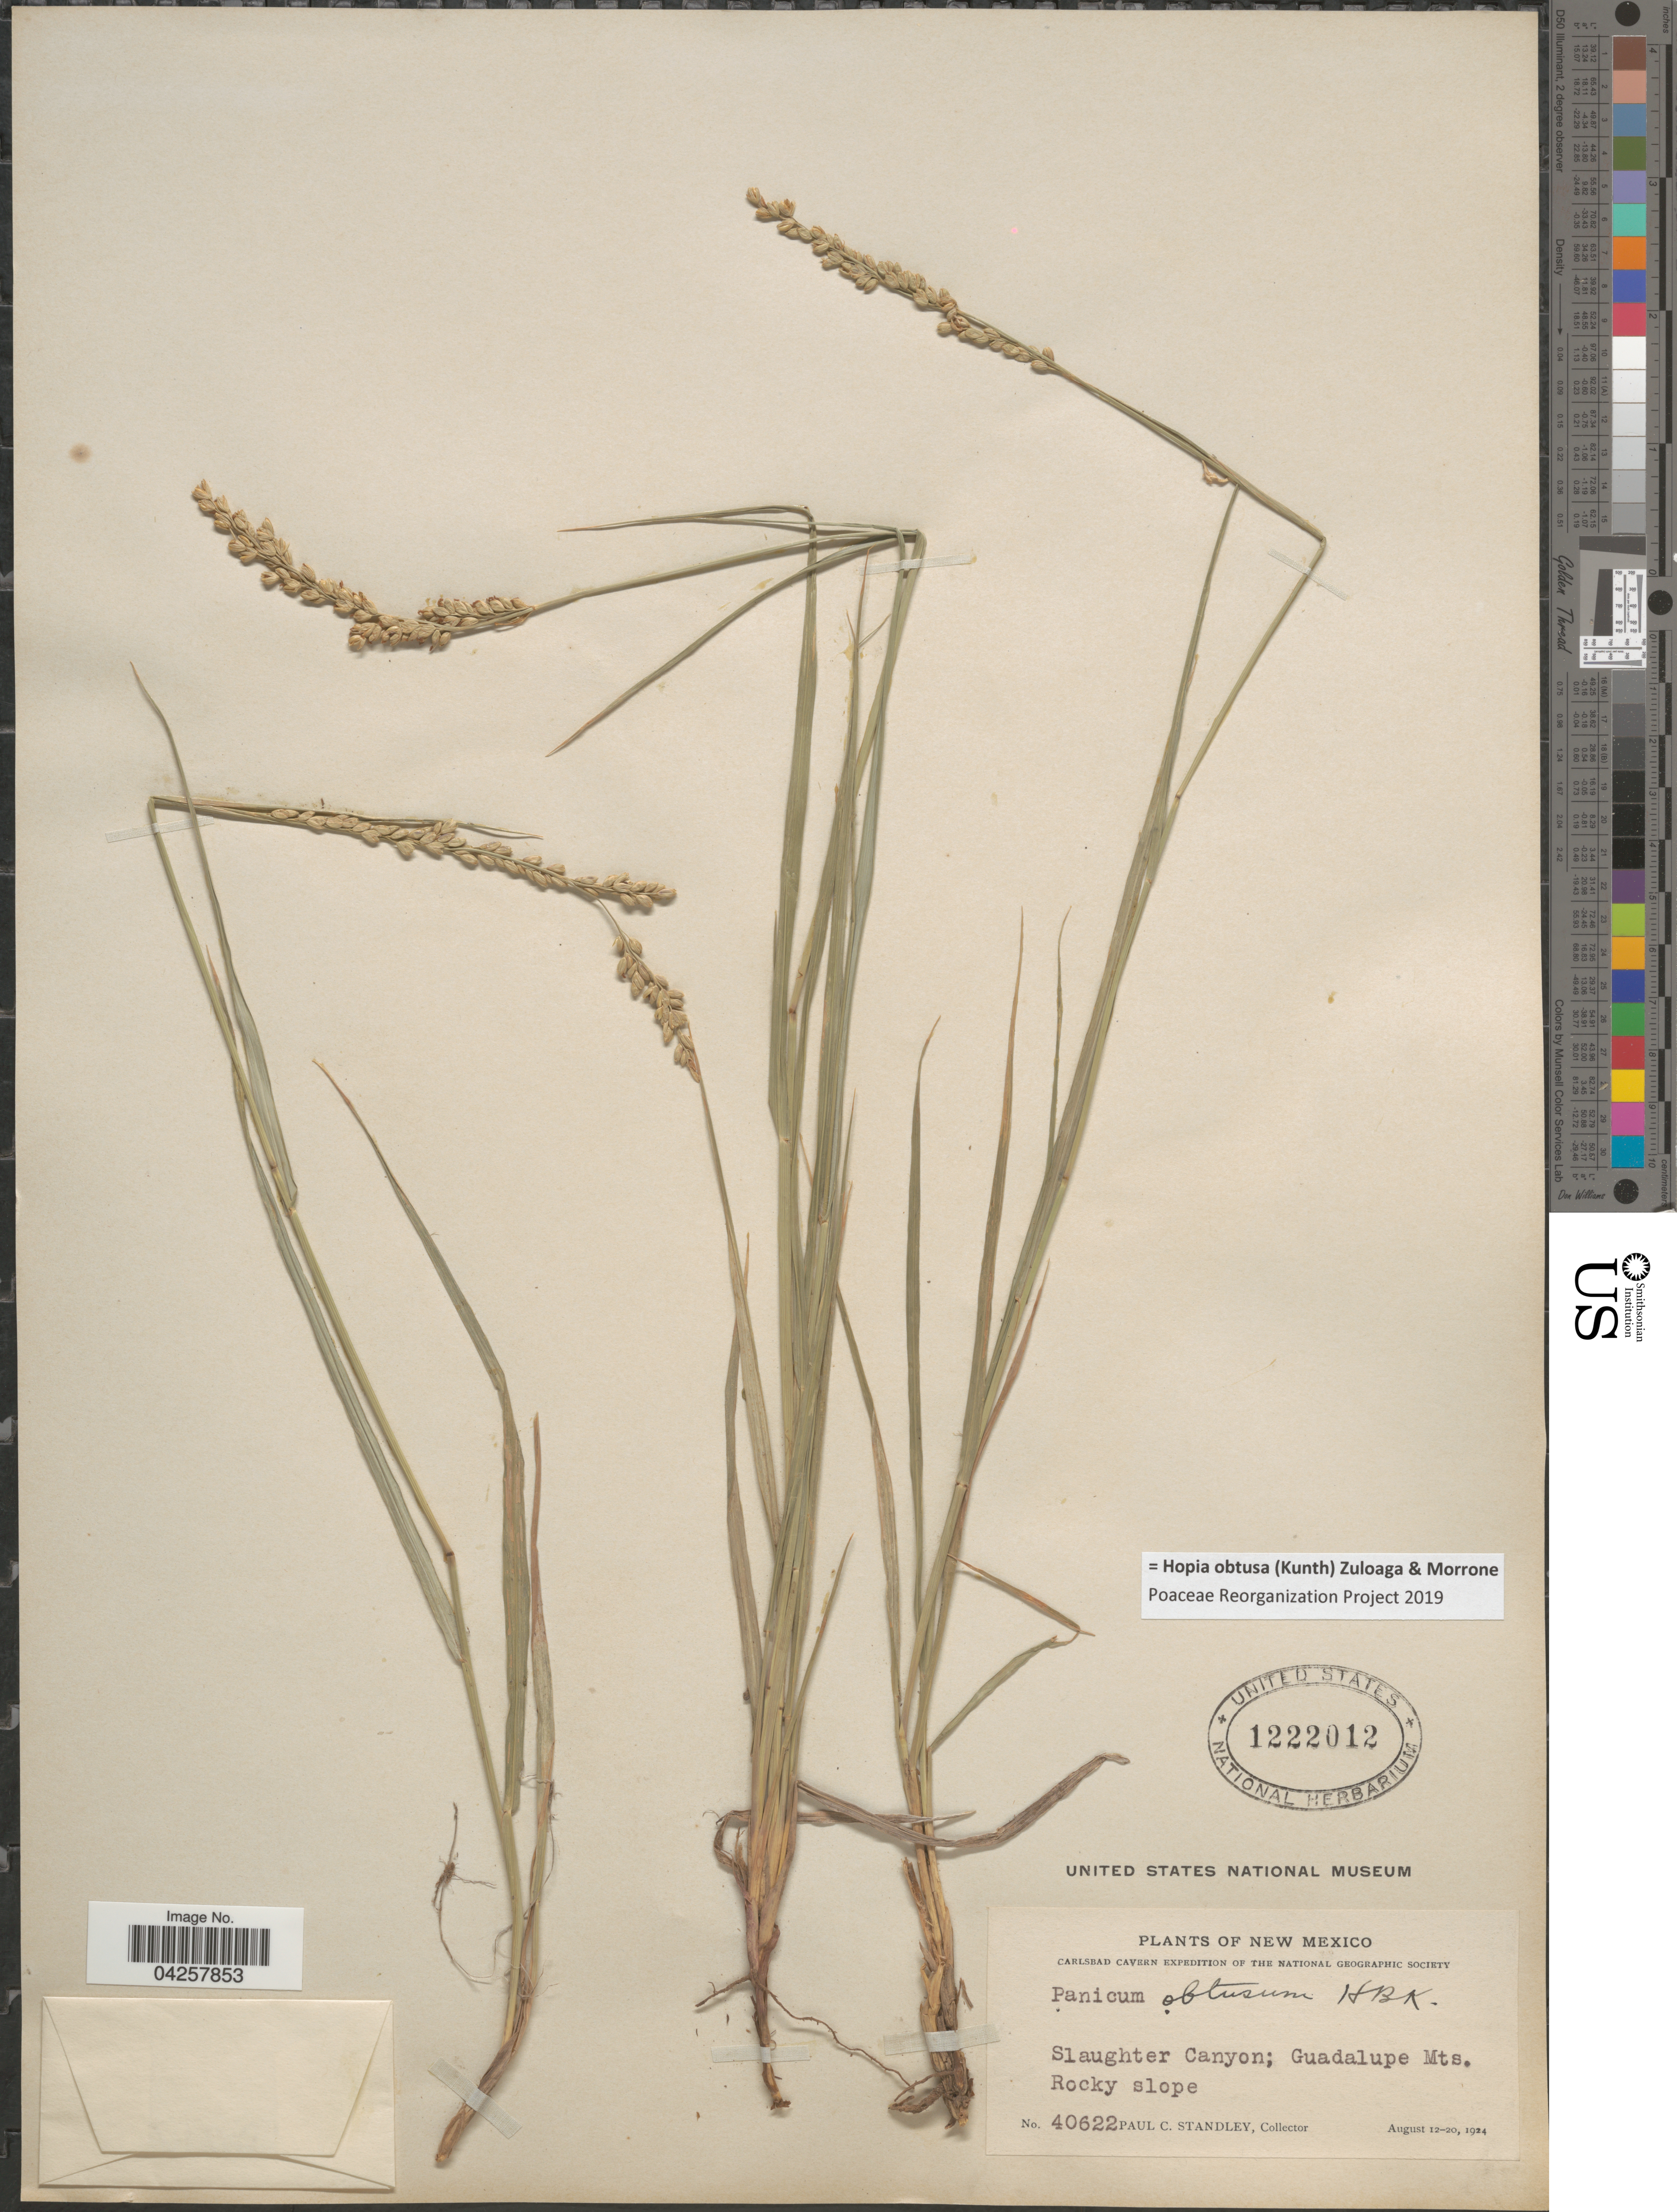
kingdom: Plantae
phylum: Tracheophyta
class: Liliopsida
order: Poales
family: Poaceae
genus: Hopia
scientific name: Hopia obtusa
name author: (Kunth) Zuloaga & Morrone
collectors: P. C. Standley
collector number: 40622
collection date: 1924-08-12/1924-08-20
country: United States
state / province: New Mexico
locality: Carlsbad Cavern Expedition. Slaughter Canyon; Guadalupe Mts.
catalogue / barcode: US 1222012